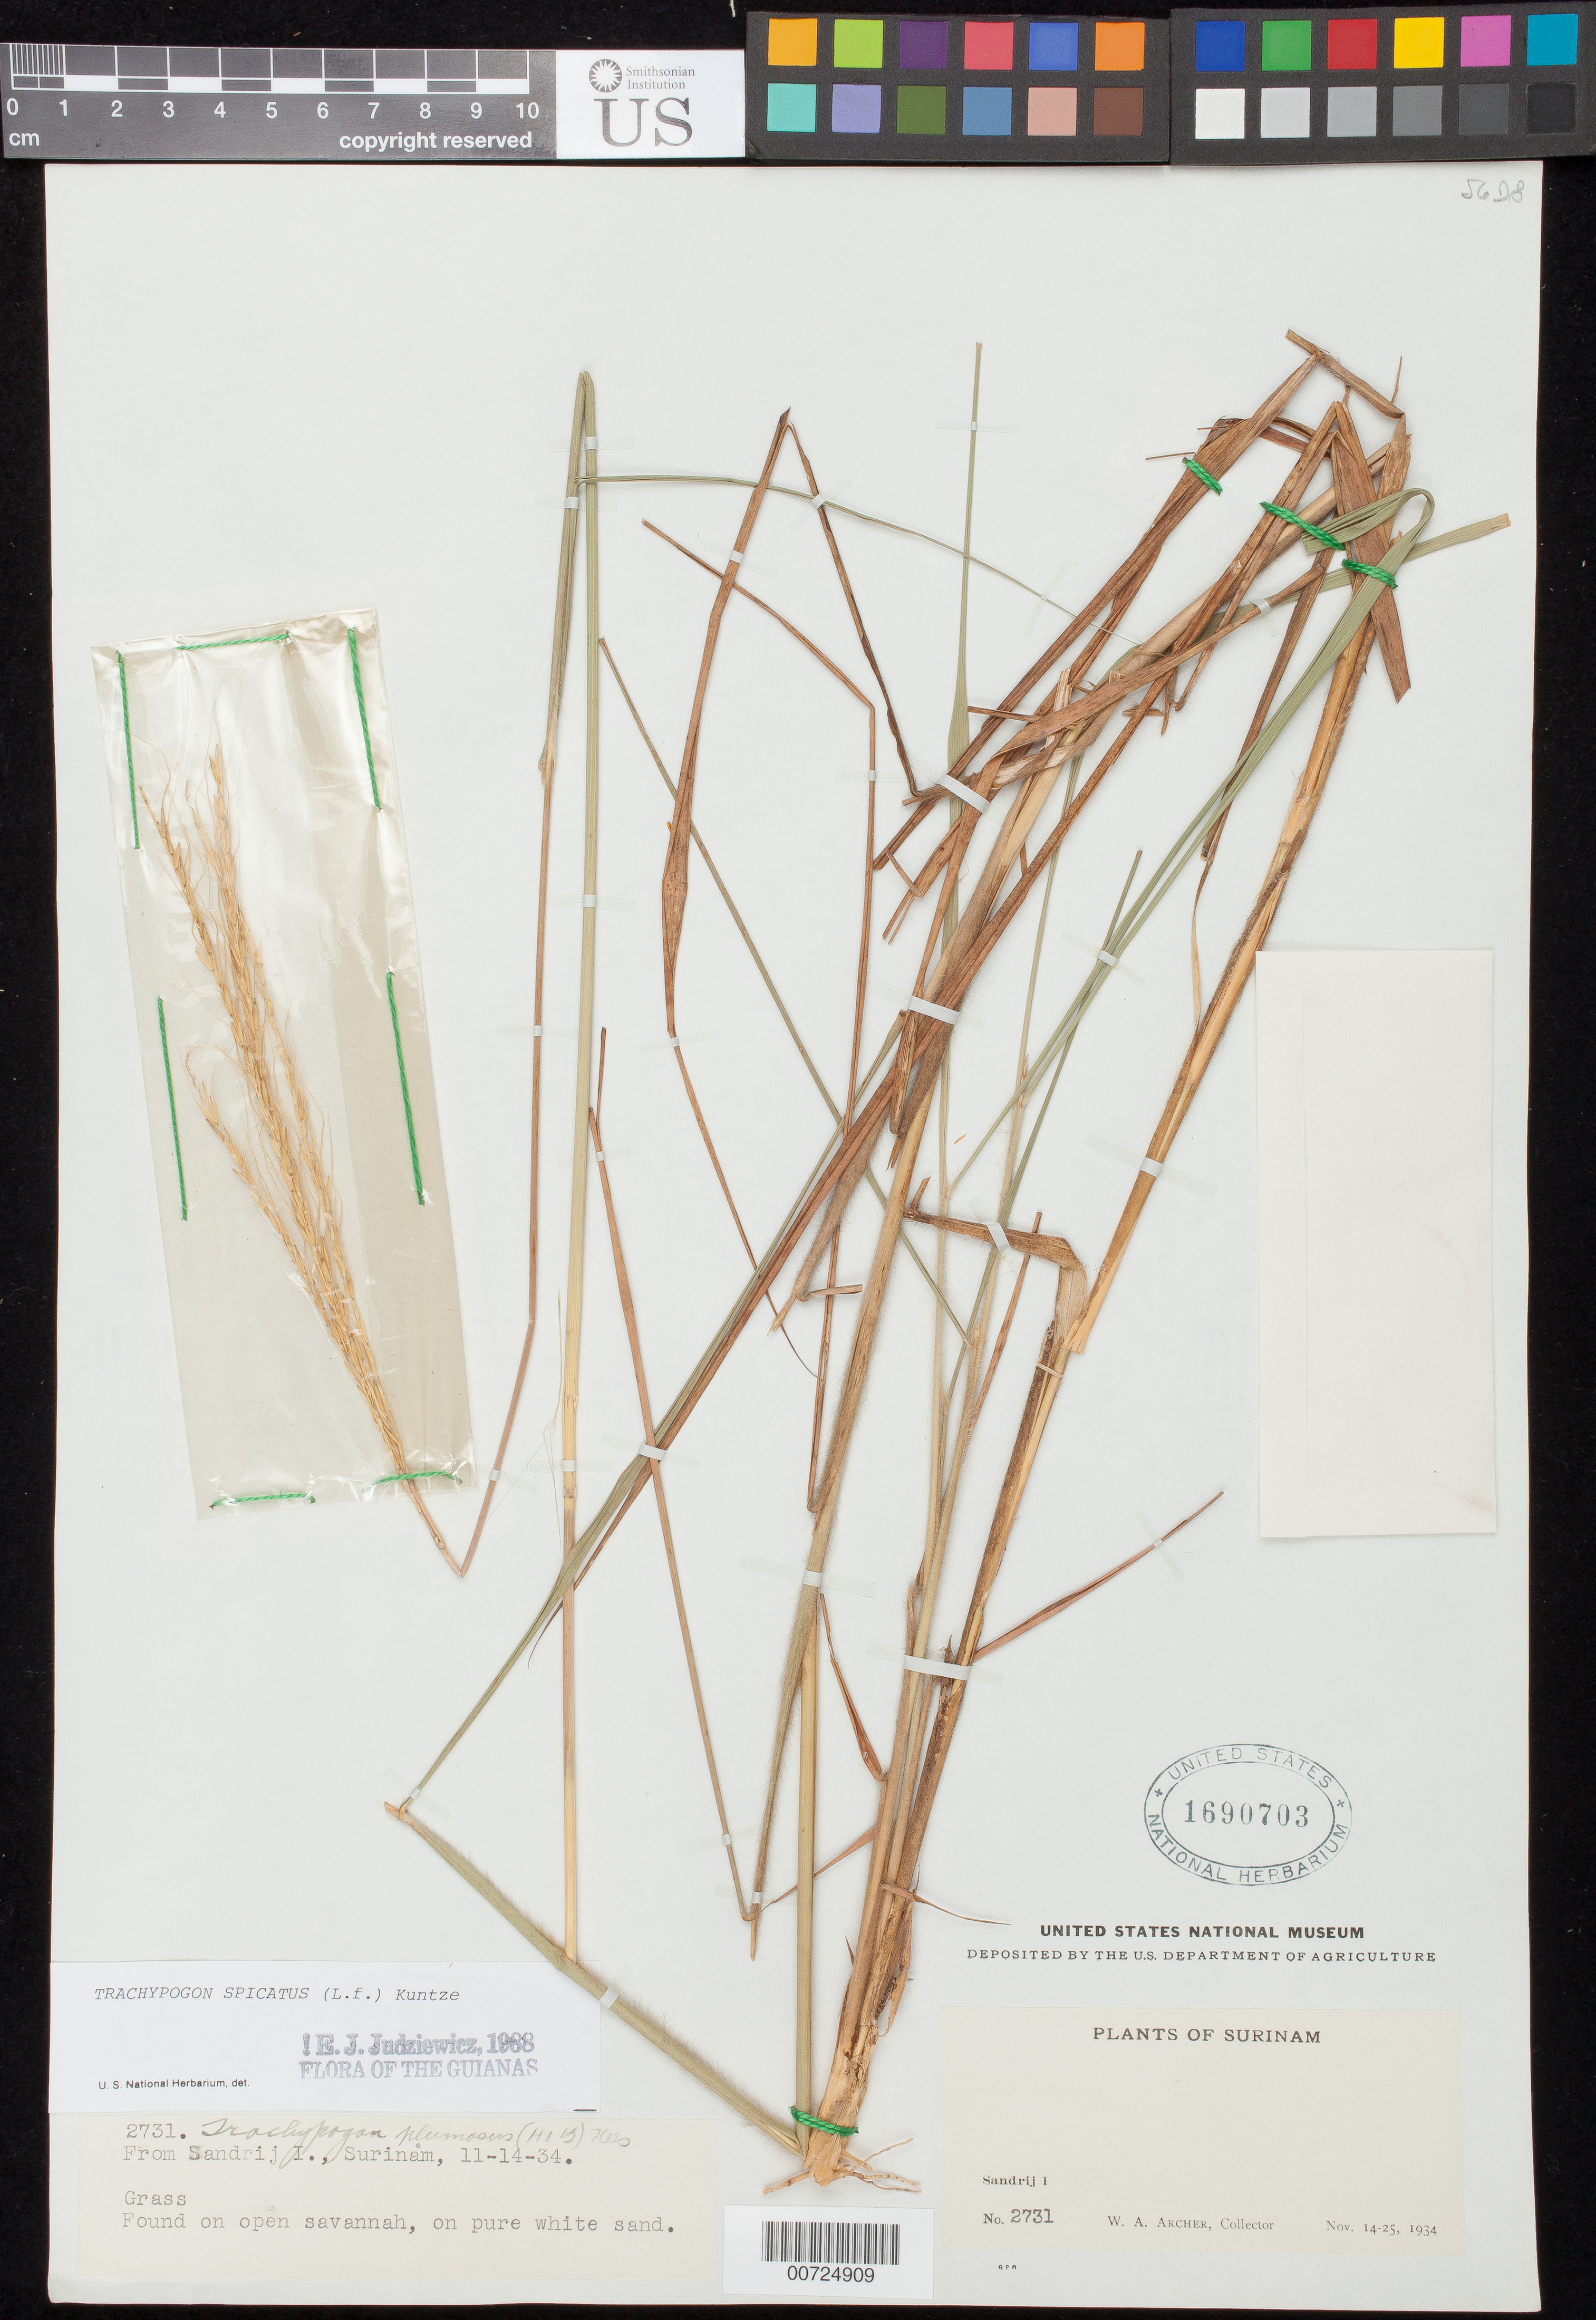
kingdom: Plantae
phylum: Tracheophyta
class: Liliopsida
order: Poales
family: Poaceae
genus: Trachypogon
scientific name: Trachypogon spicatus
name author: (L. f.) Kuntze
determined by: Judziewicz, E. J.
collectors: W. A. Archer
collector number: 2731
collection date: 1934-11-14/1934-11-25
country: Suriname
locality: Sandrij I.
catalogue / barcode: US 1690703